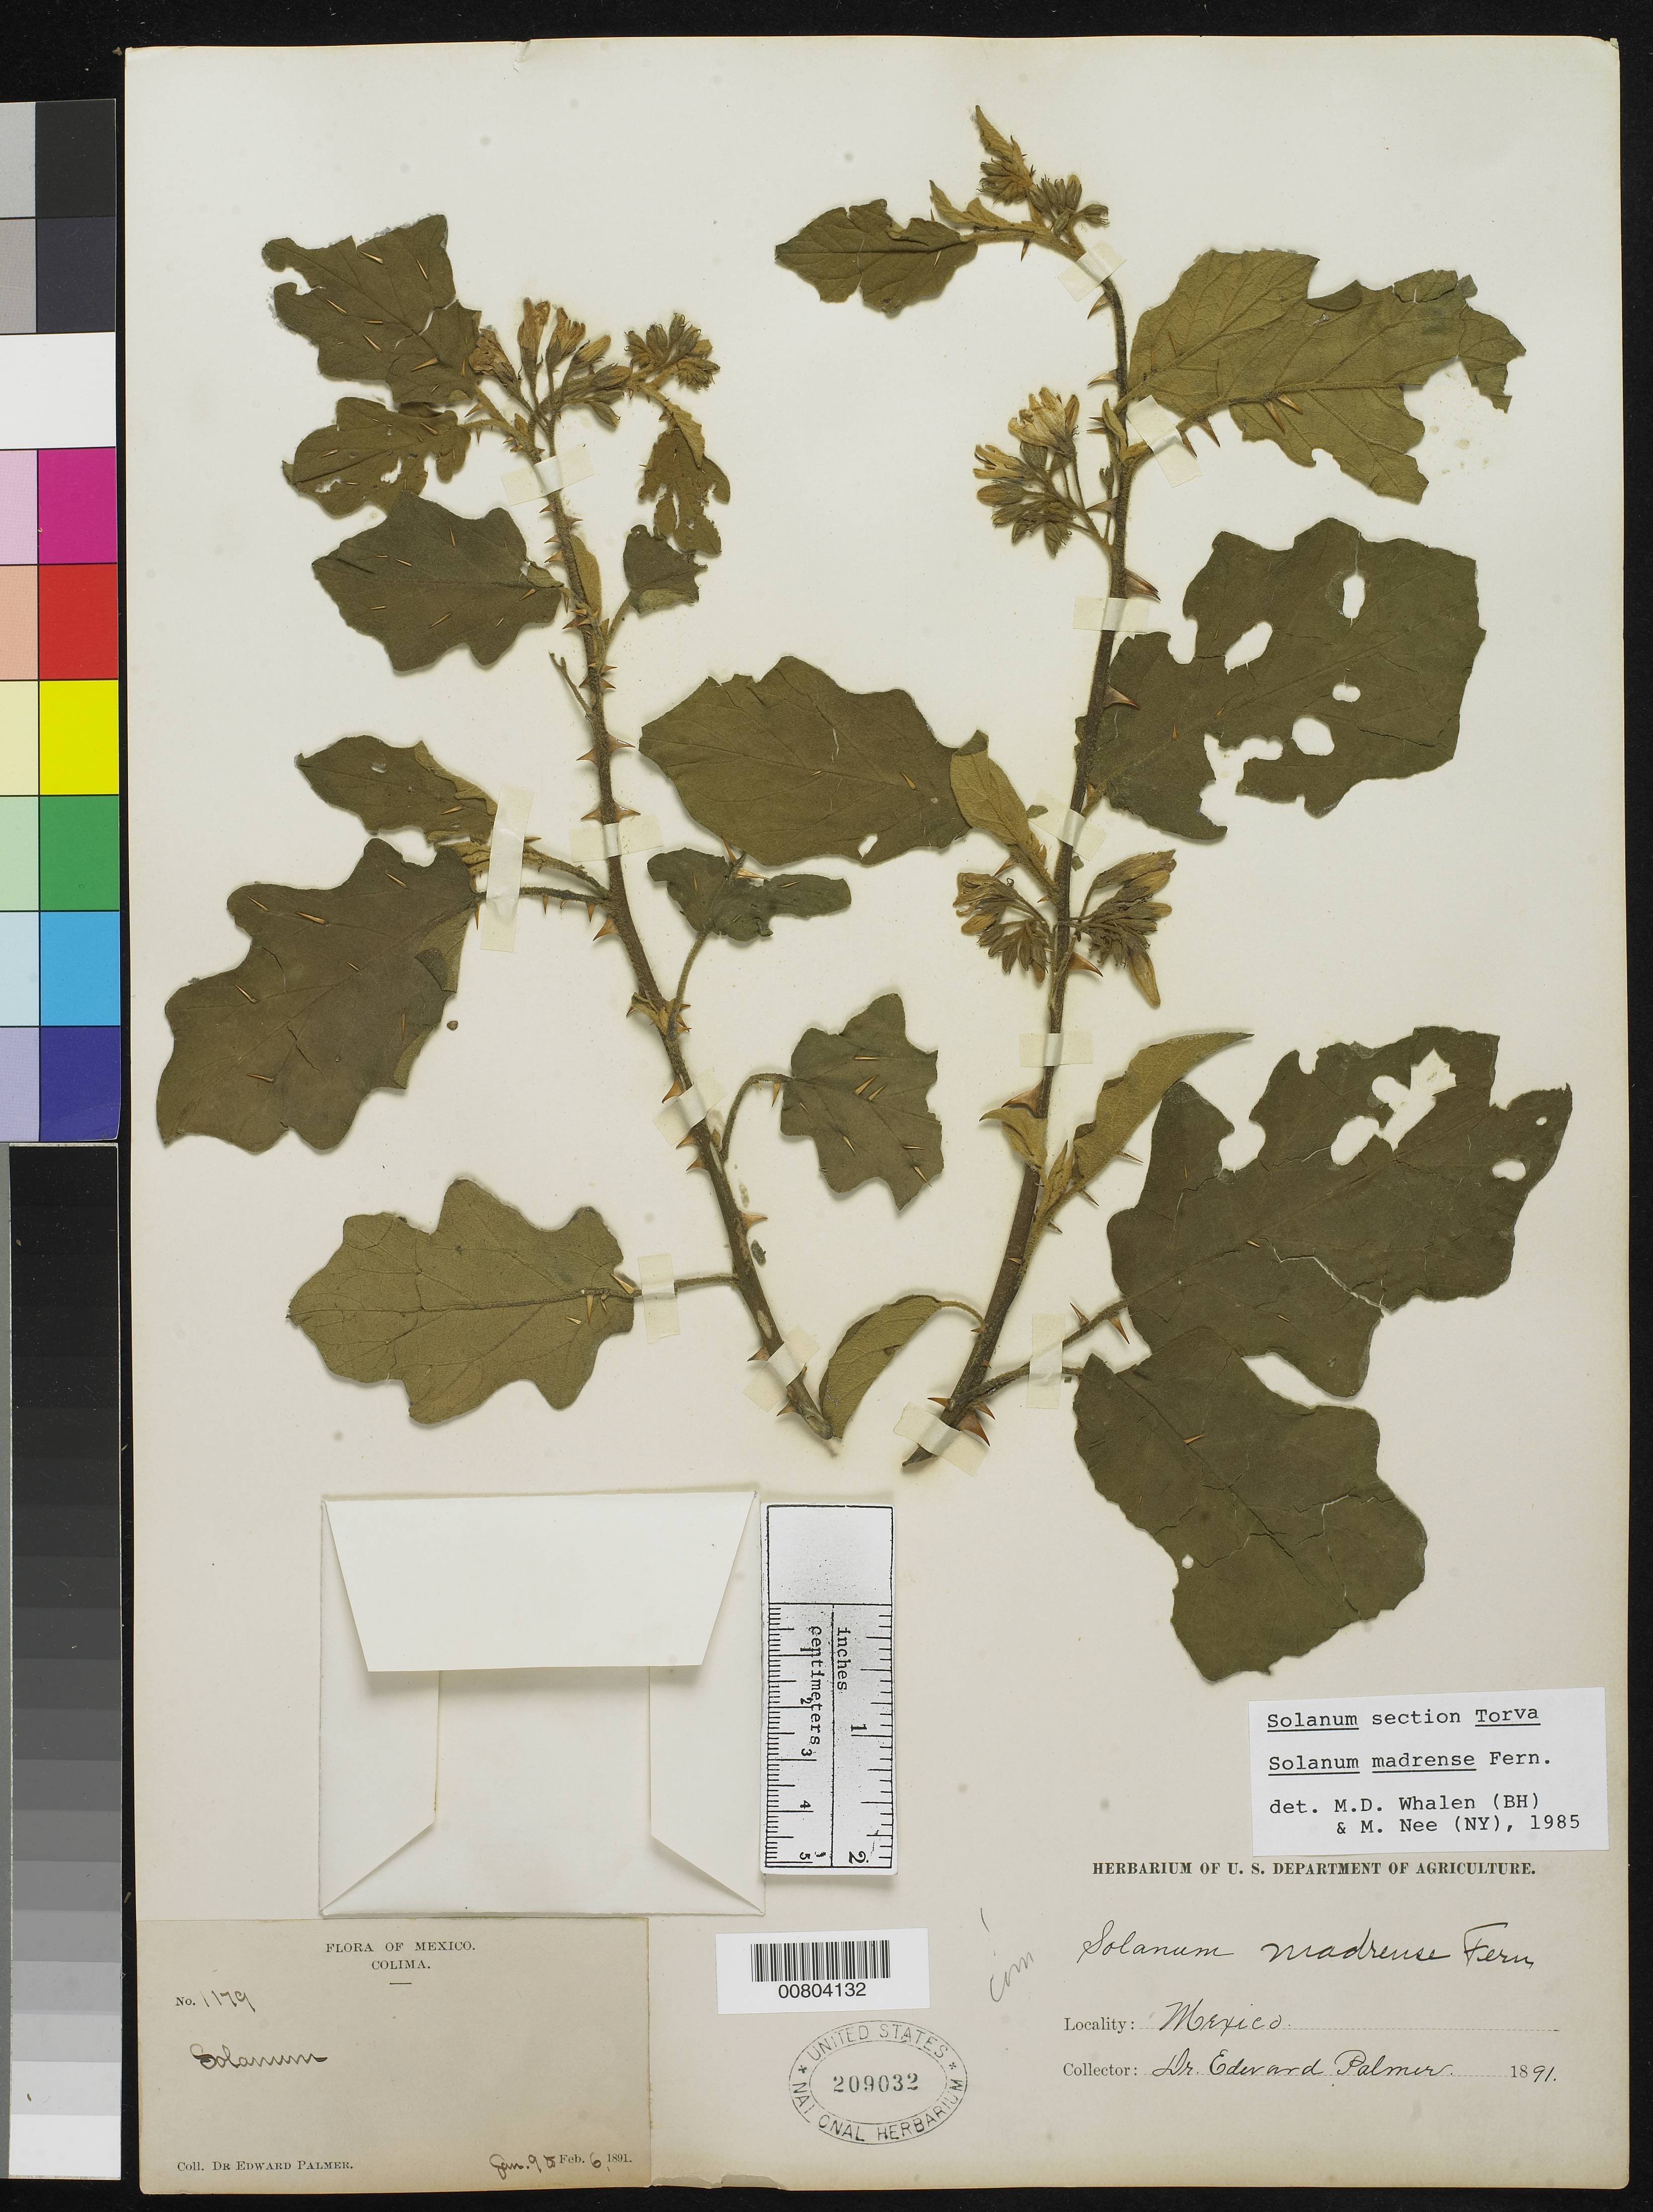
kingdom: Plantae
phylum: Tracheophyta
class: Magnoliopsida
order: Solanales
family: Solanaceae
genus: Solanum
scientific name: Solanum madrense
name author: Fernald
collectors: E. Palmer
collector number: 1179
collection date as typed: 09 Jan 1891 to 06 Feb 1891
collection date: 1891-01-09/1891-02-06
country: Mexico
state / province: Colima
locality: Colima.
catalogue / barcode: US 209032